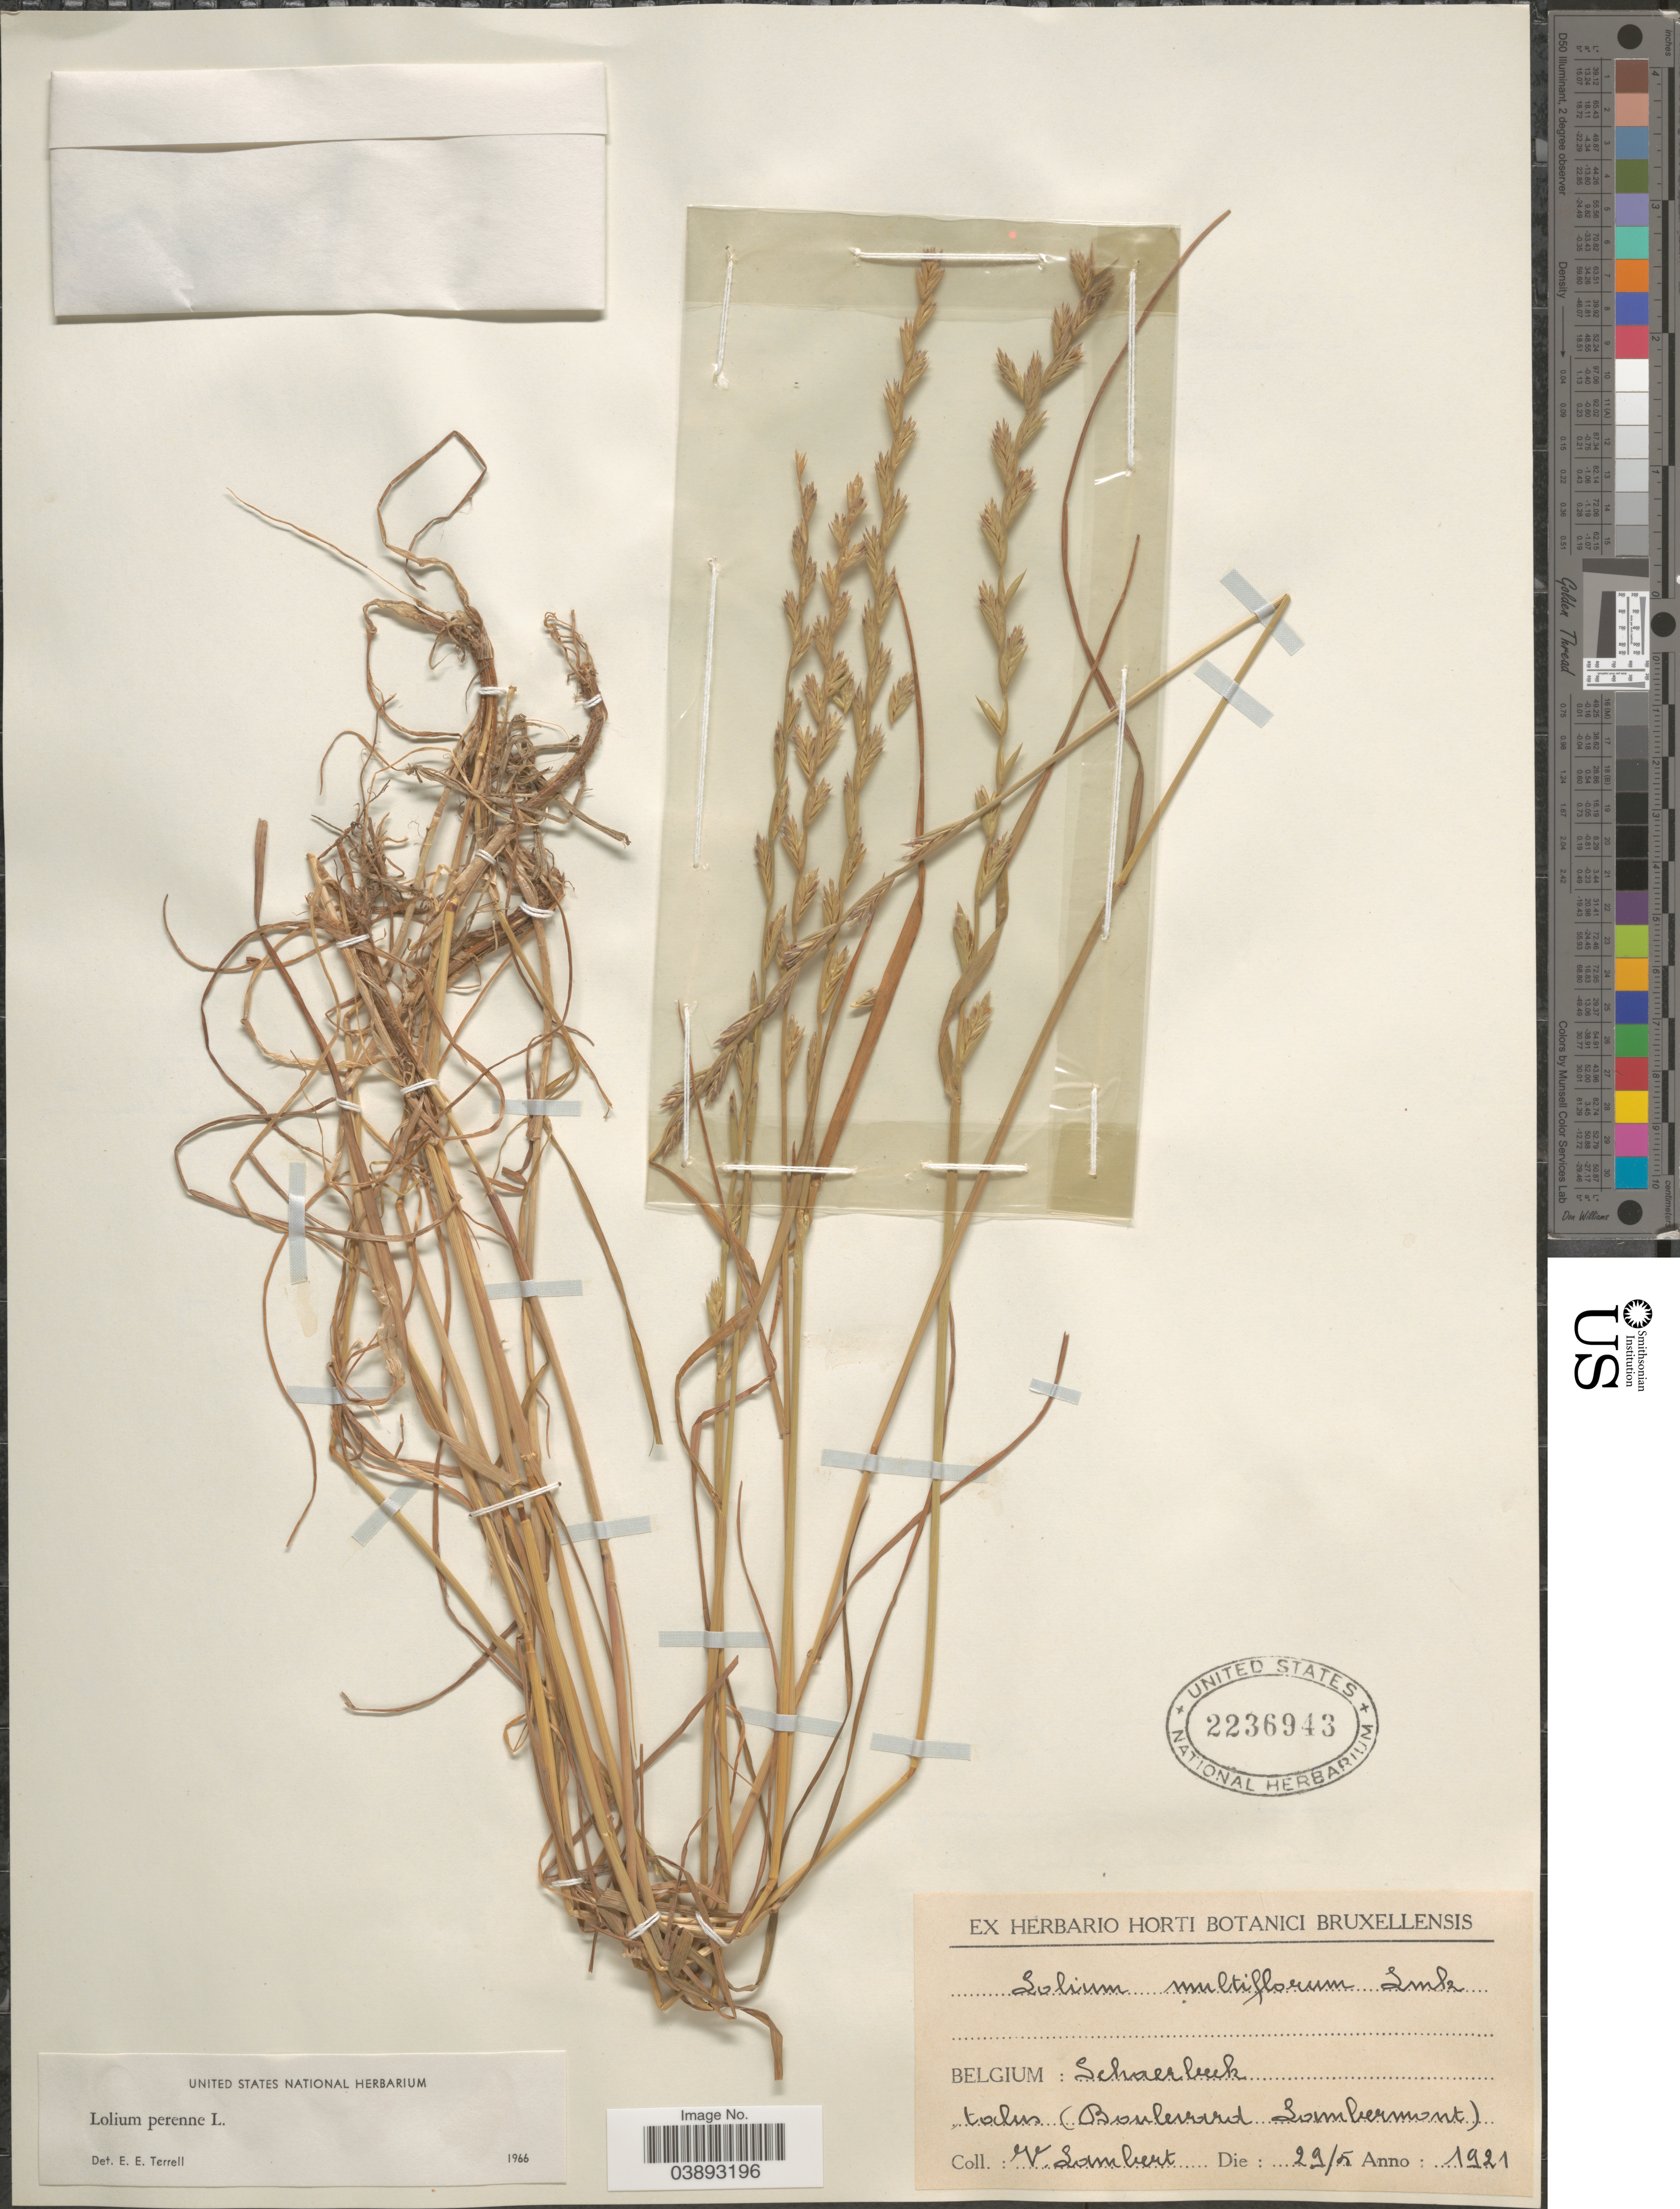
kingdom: Plantae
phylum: Tracheophyta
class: Liliopsida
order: Poales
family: Poaceae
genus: Lolium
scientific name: Lolium multiflorum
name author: Lam.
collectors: V. Lambert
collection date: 1921-05-29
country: Belgium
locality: Schaerbeek talus (Boulevard Lambermont).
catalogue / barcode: US 2236943